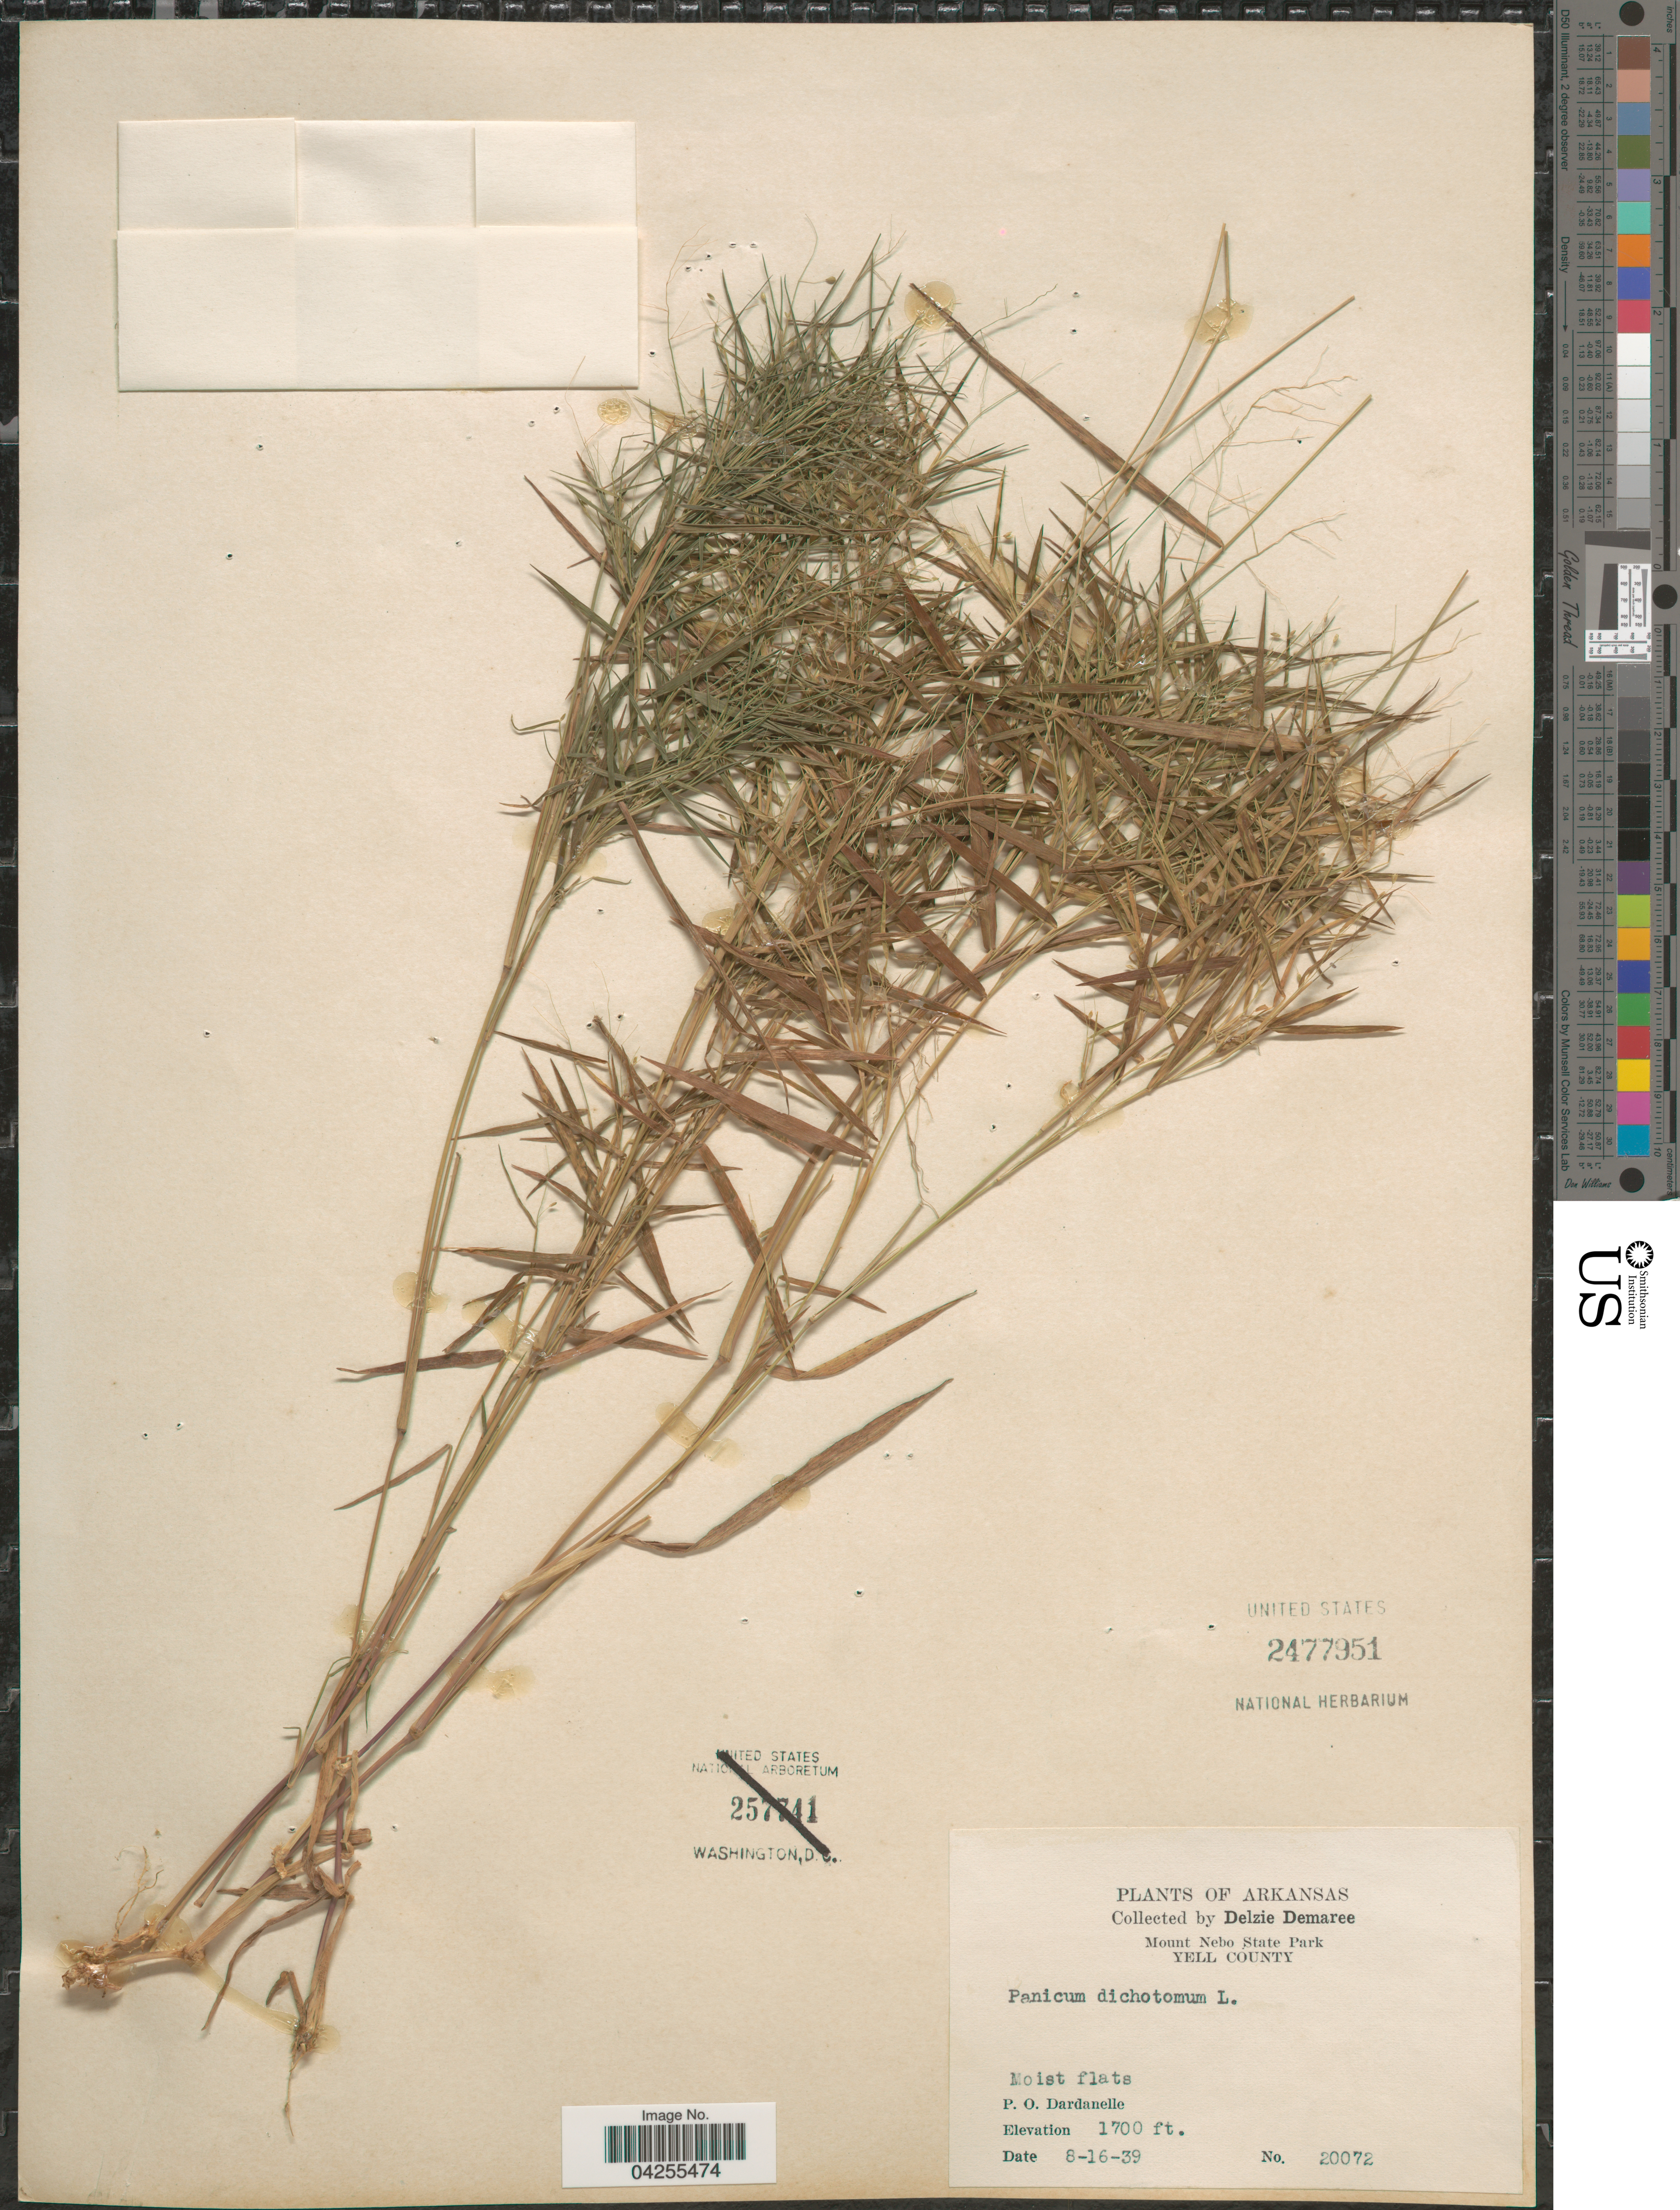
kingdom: Plantae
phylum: Tracheophyta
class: Liliopsida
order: Poales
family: Poaceae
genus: Dichanthelium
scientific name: Dichanthelium dichotomum var. dichotomum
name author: (L.) Gould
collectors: D. Demaree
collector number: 20072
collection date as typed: Transcribed d/m/y: 16/8/39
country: United States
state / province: Arkansas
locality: Mount Nebo State Park. Yell County. P.O. Dardanelle.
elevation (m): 518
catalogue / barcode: US 2477951